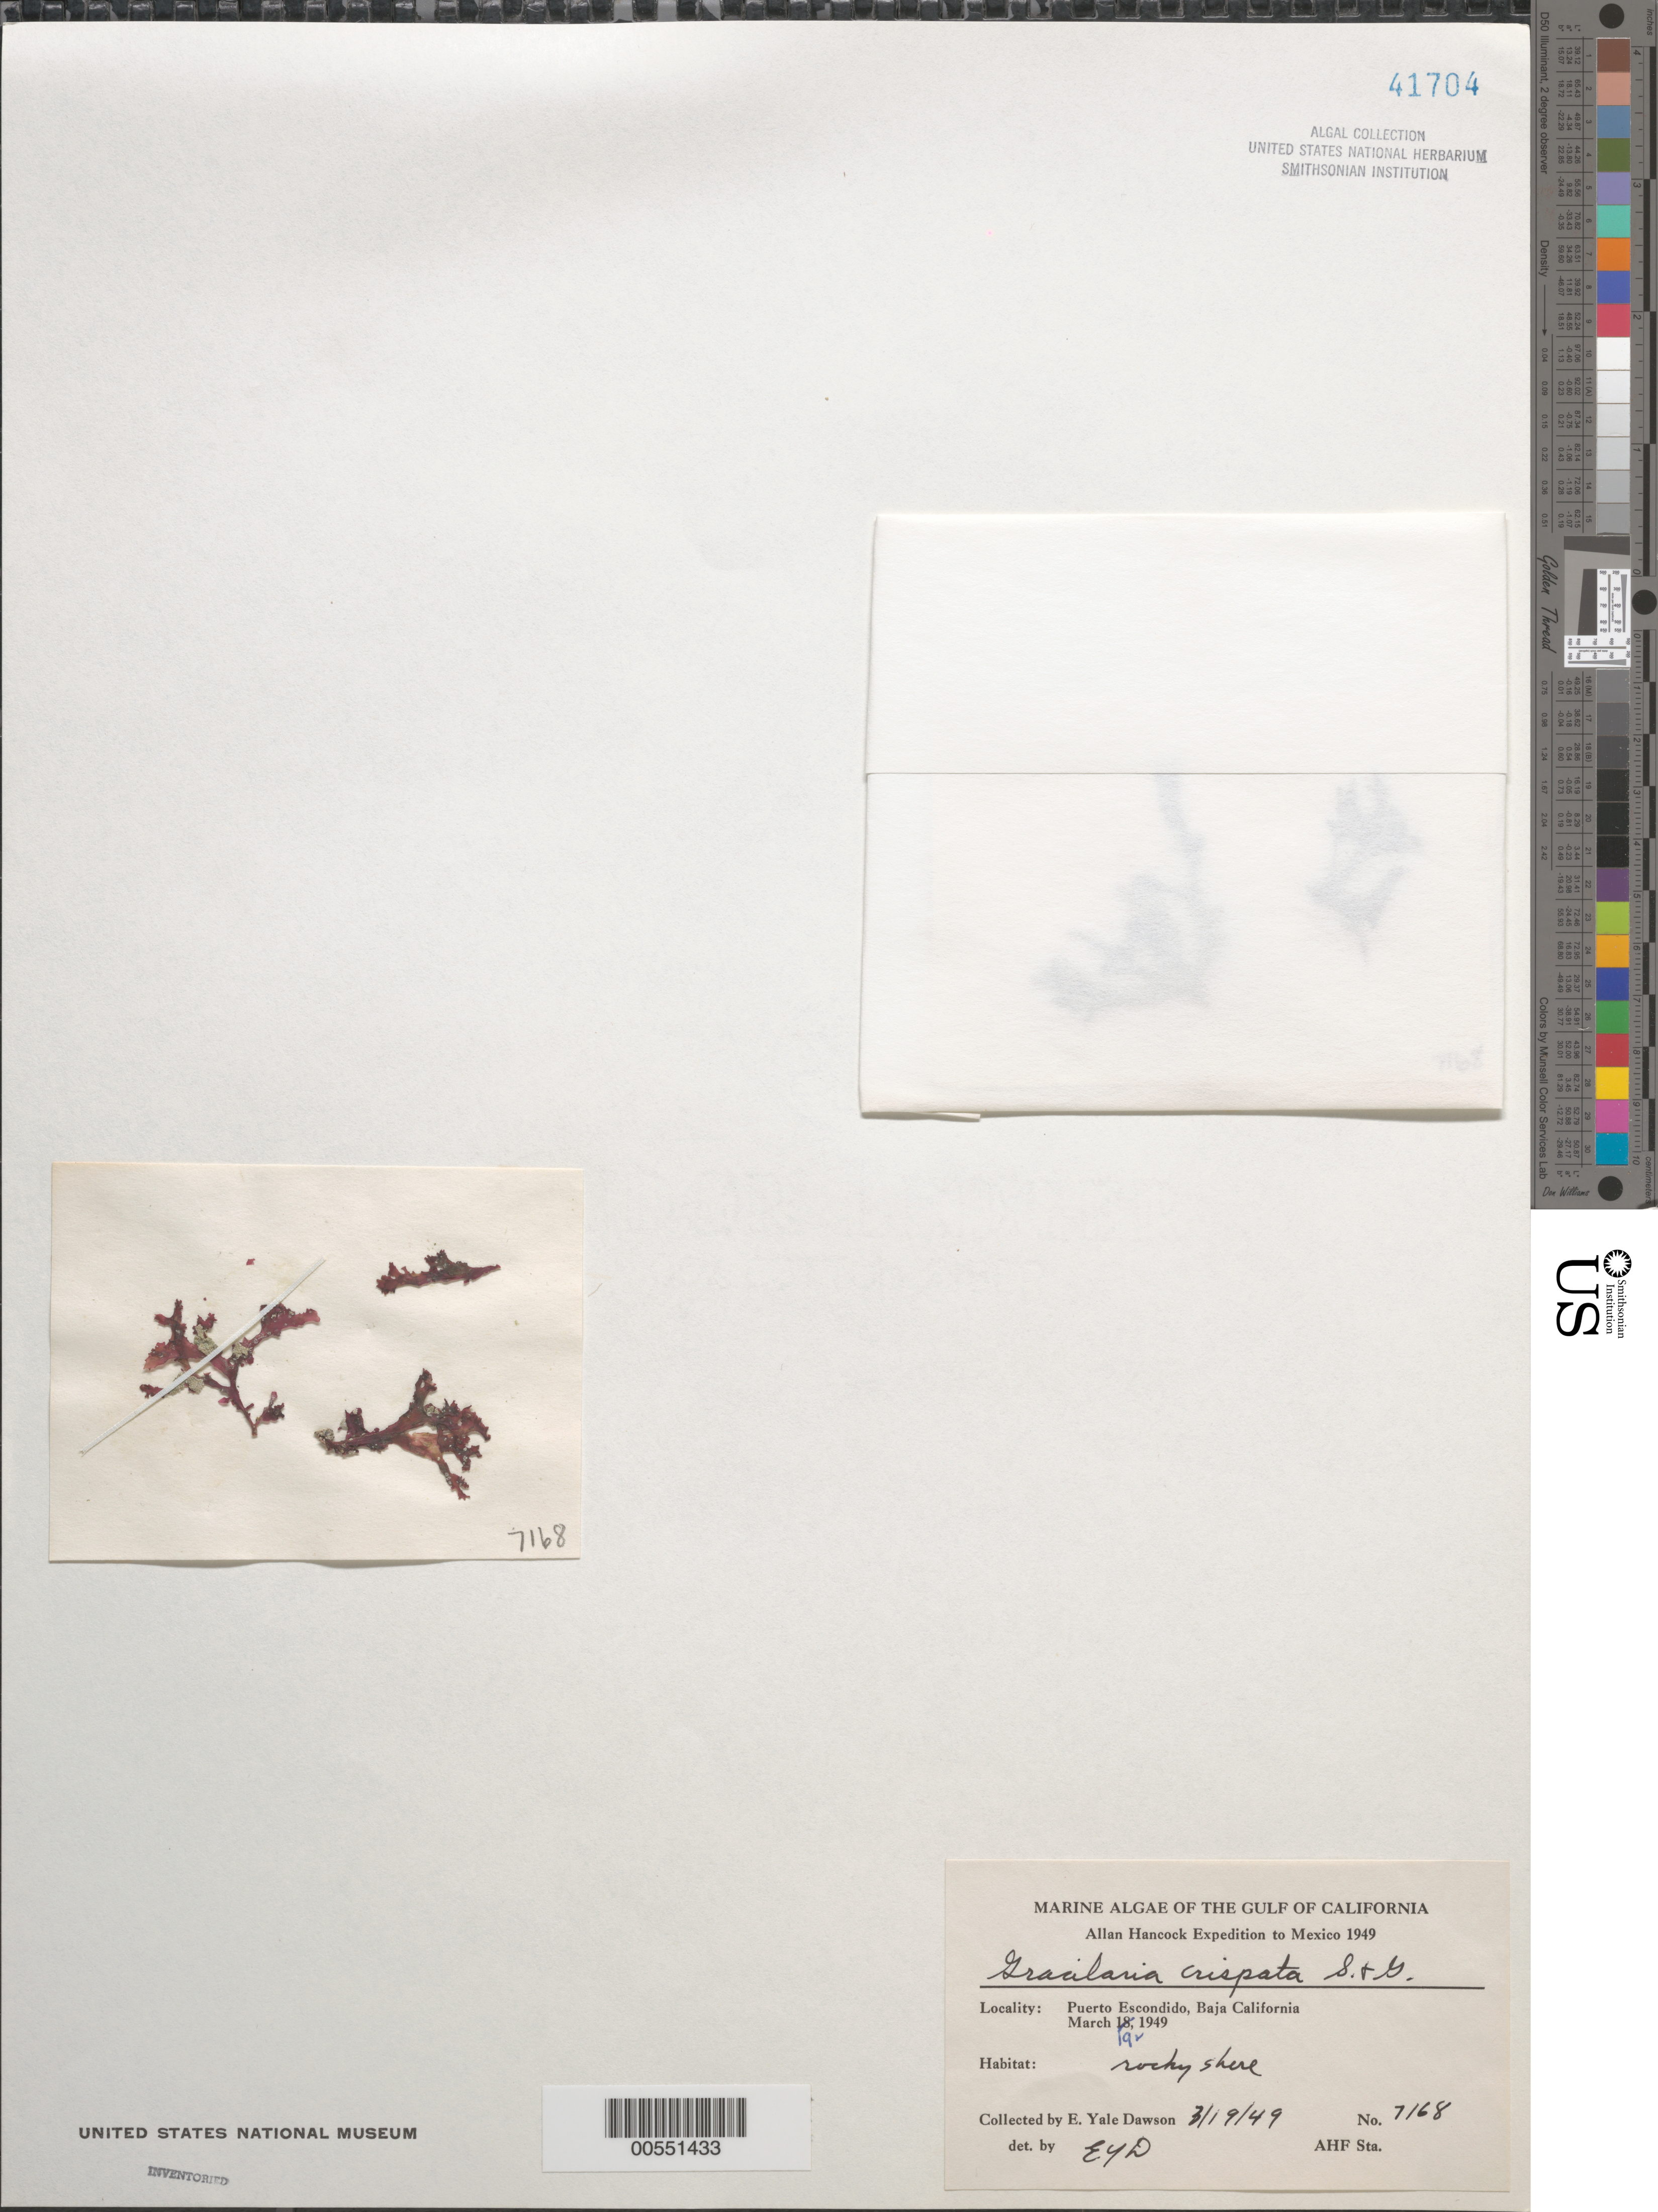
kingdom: Plantae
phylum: Rhodophyta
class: Florideophyceae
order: Gracilariales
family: Gracilariaceae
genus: Gracilaria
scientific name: Gracilaria crispata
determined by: Dawson, E. Y.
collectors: E. Y. Dawson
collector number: EYD 7168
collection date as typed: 19 Mar 1949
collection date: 1949-03-19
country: Mexico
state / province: Baja California Sur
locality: Puerto Escondido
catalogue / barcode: US 41704